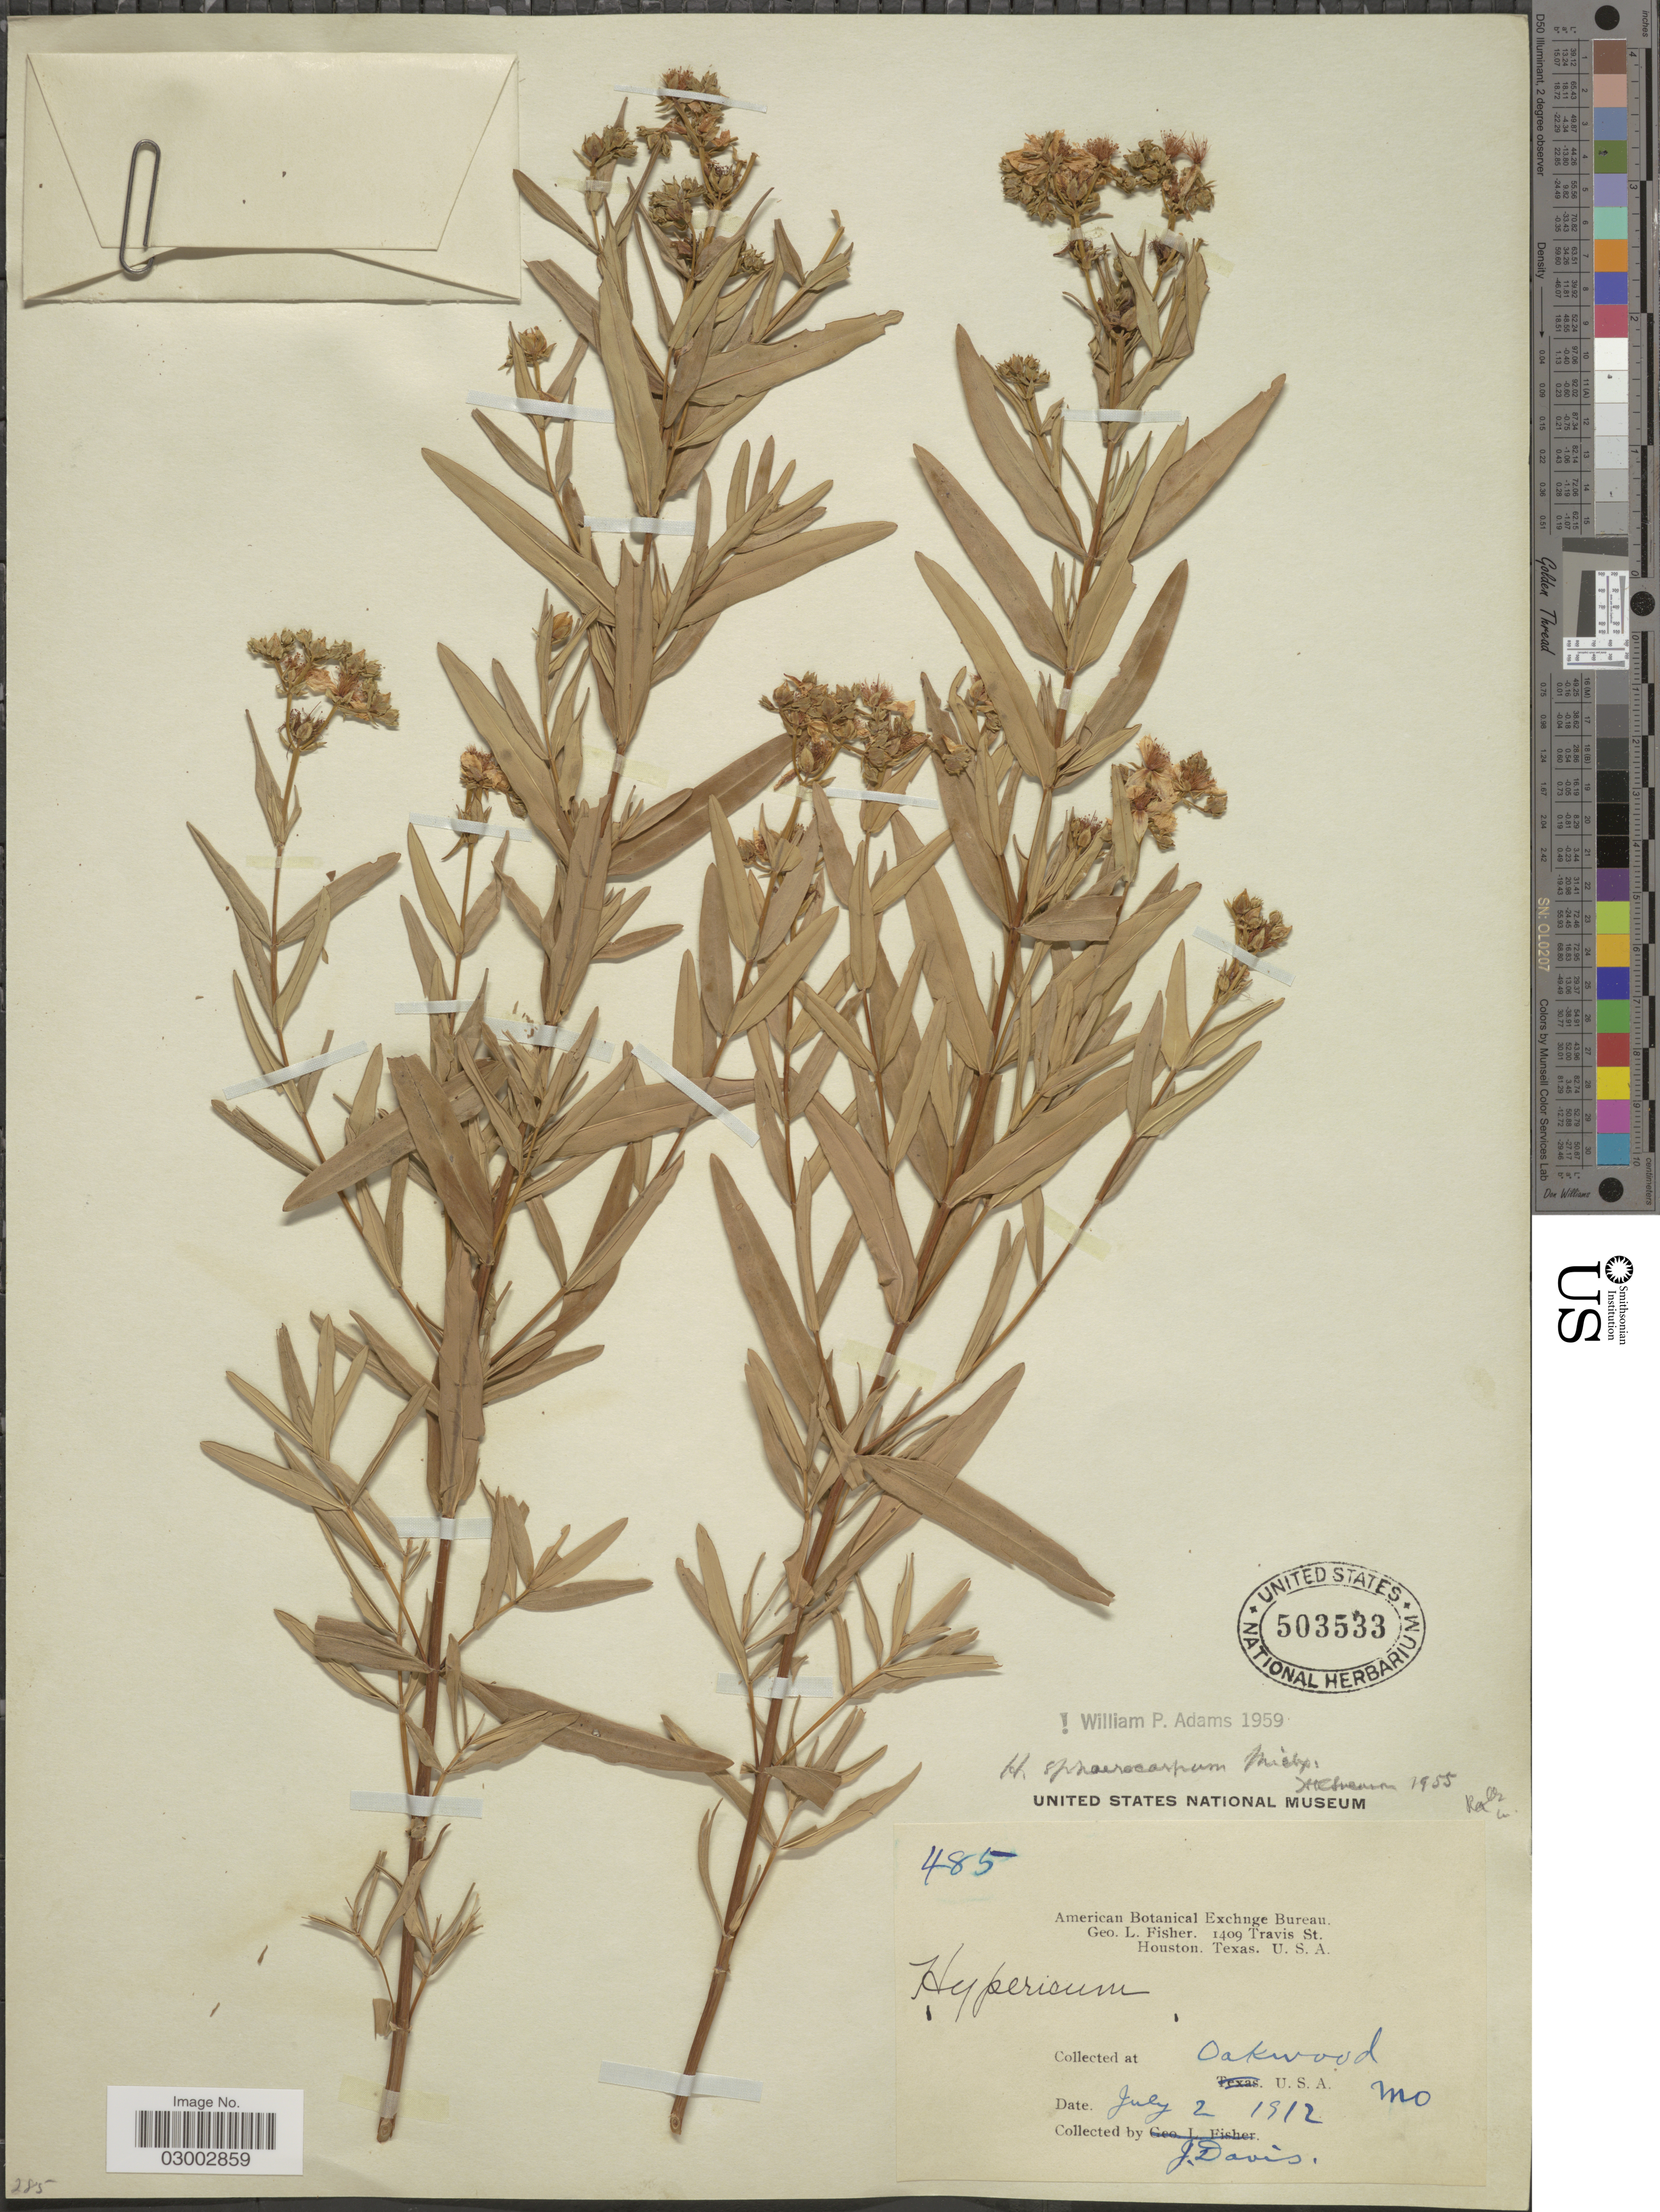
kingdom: Plantae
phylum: Tracheophyta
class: Magnoliopsida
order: Malpighiales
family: Hypericaceae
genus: Hypericum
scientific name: Hypericum sphaerocarpum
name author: Michx.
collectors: J. Davis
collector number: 485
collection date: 1912-07-02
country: United States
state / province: Missouri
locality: Oakwood. U. S. A. Mo.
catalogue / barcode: US 503533